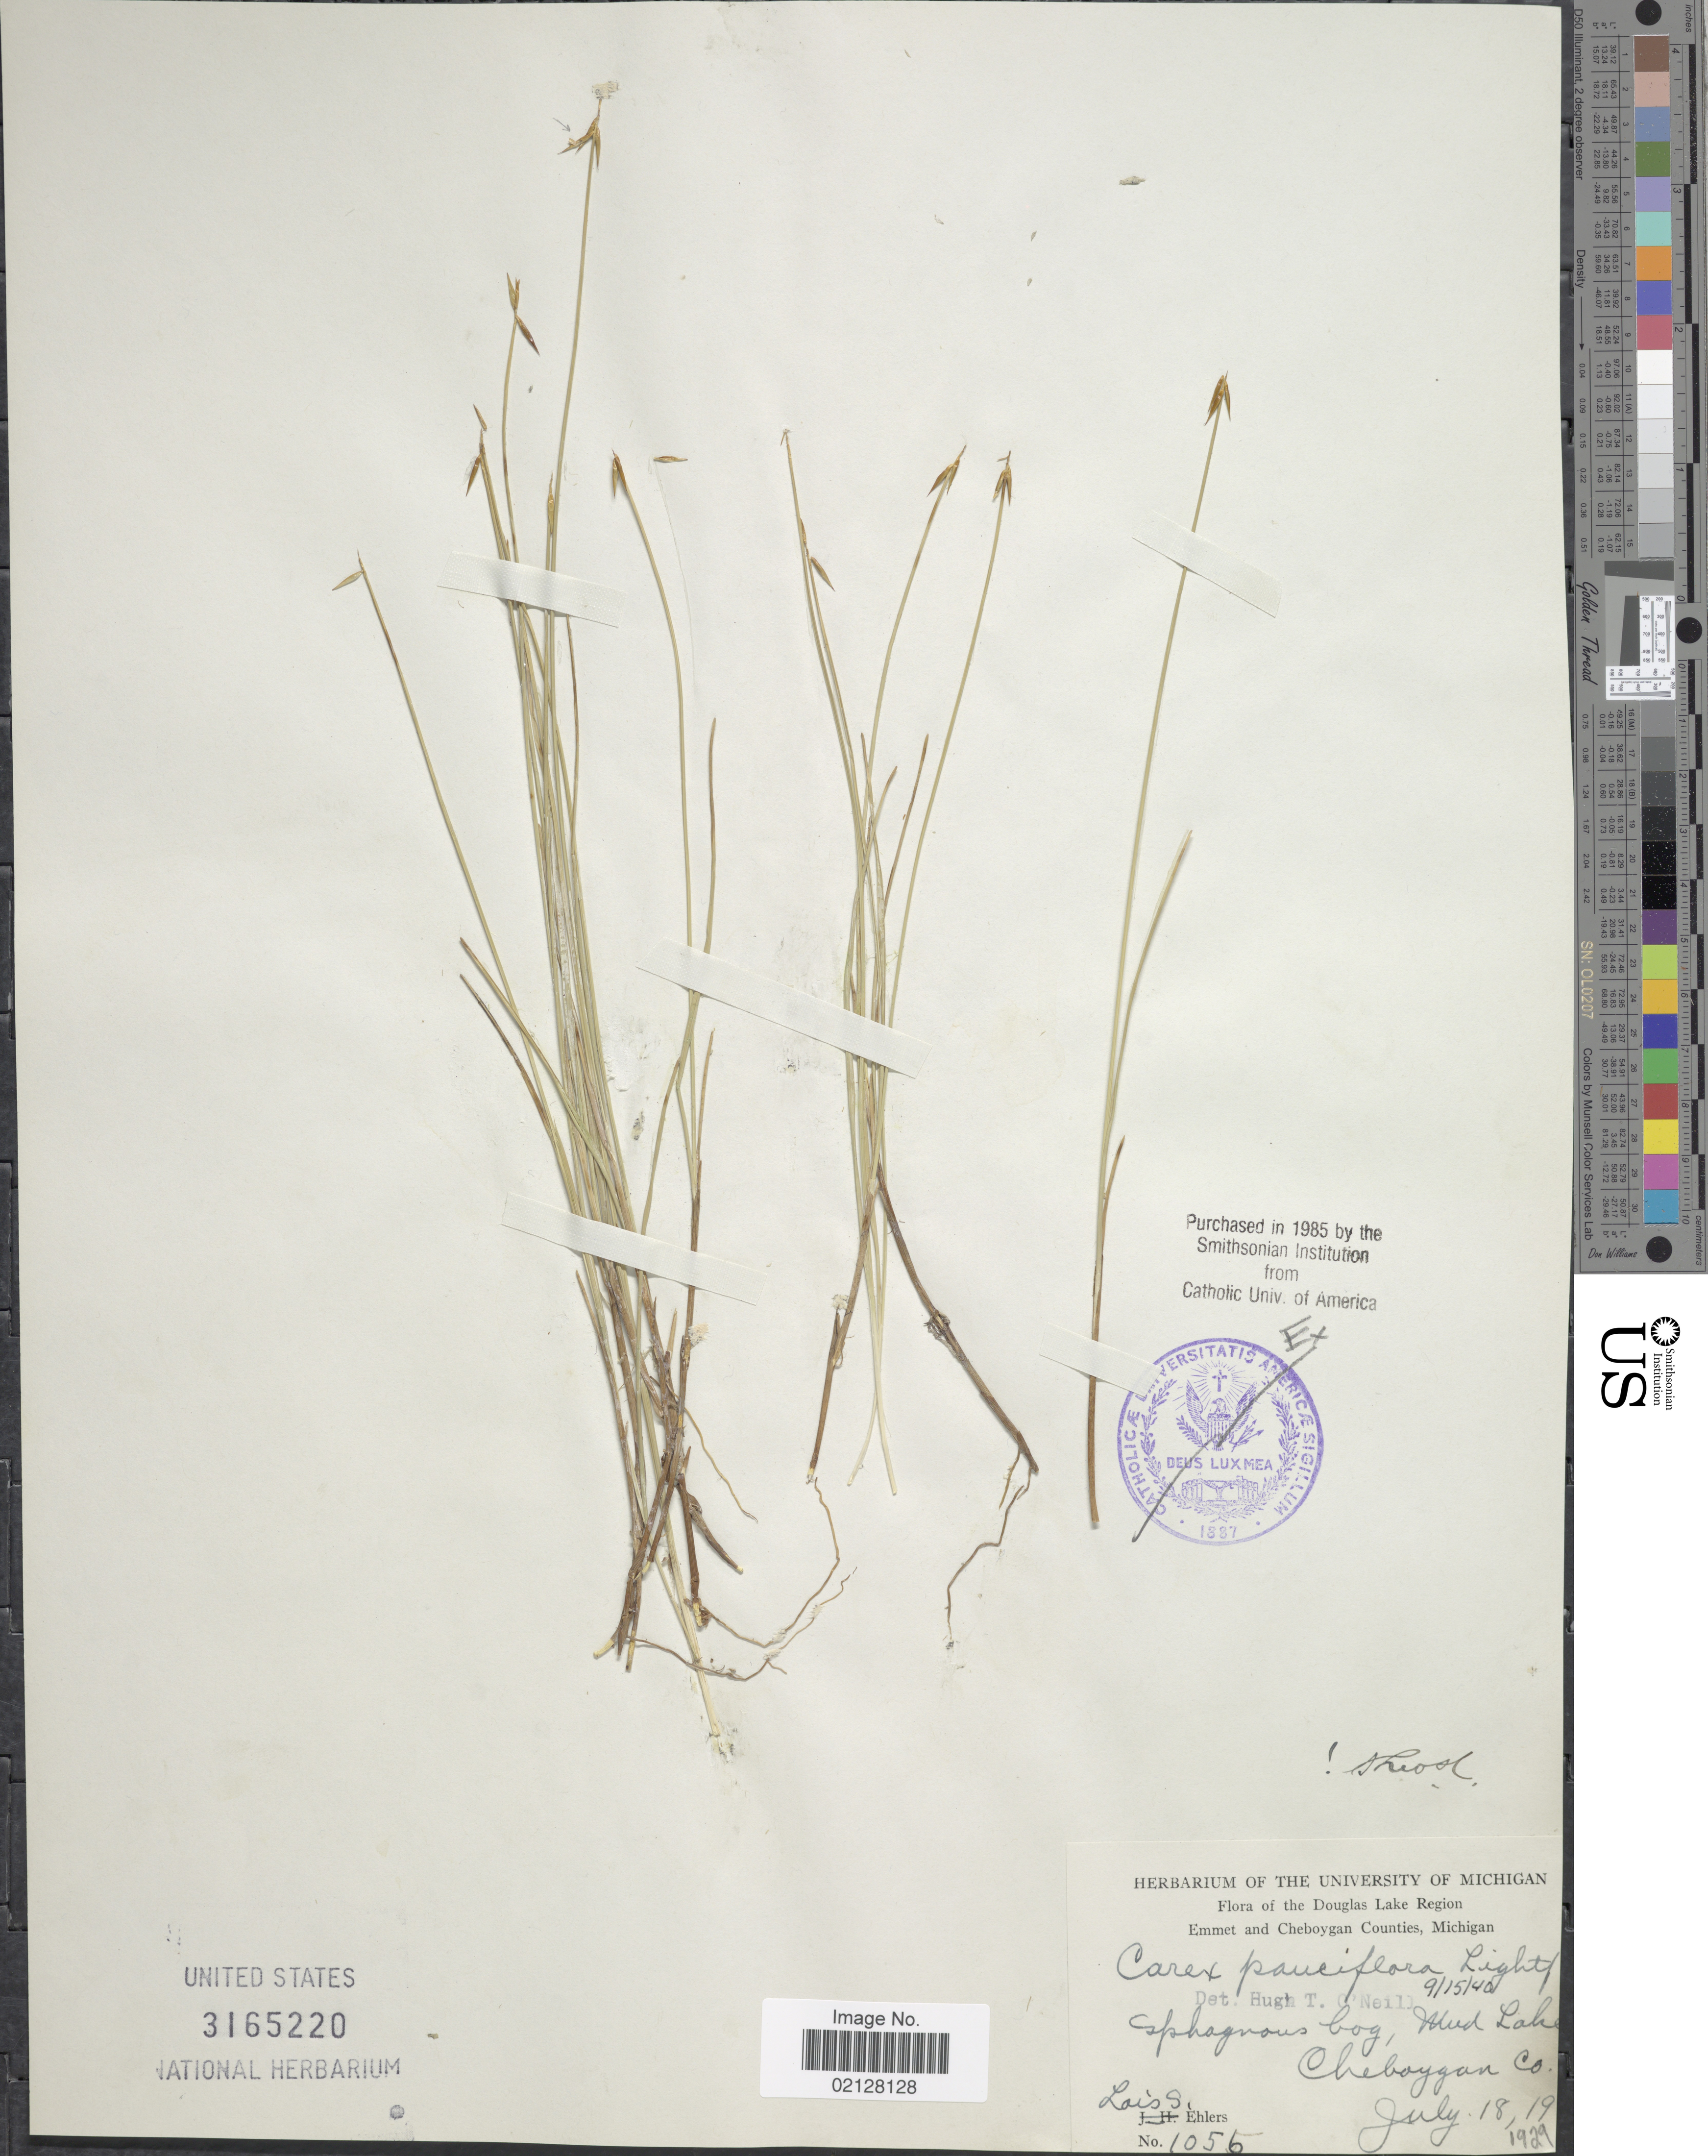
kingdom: Plantae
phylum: Tracheophyta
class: Liliopsida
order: Poales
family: Cyperaceae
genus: Carex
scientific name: Carex pauciflora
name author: Lightf.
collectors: L. Ehlers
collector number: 1056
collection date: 1929-07-18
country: United States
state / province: Michigan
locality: Douglas Lake Region, Emmet and Cheboygan Counties, Sphagnous bog, Mud Lake. Cheboygan Co.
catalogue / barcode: US 3165220